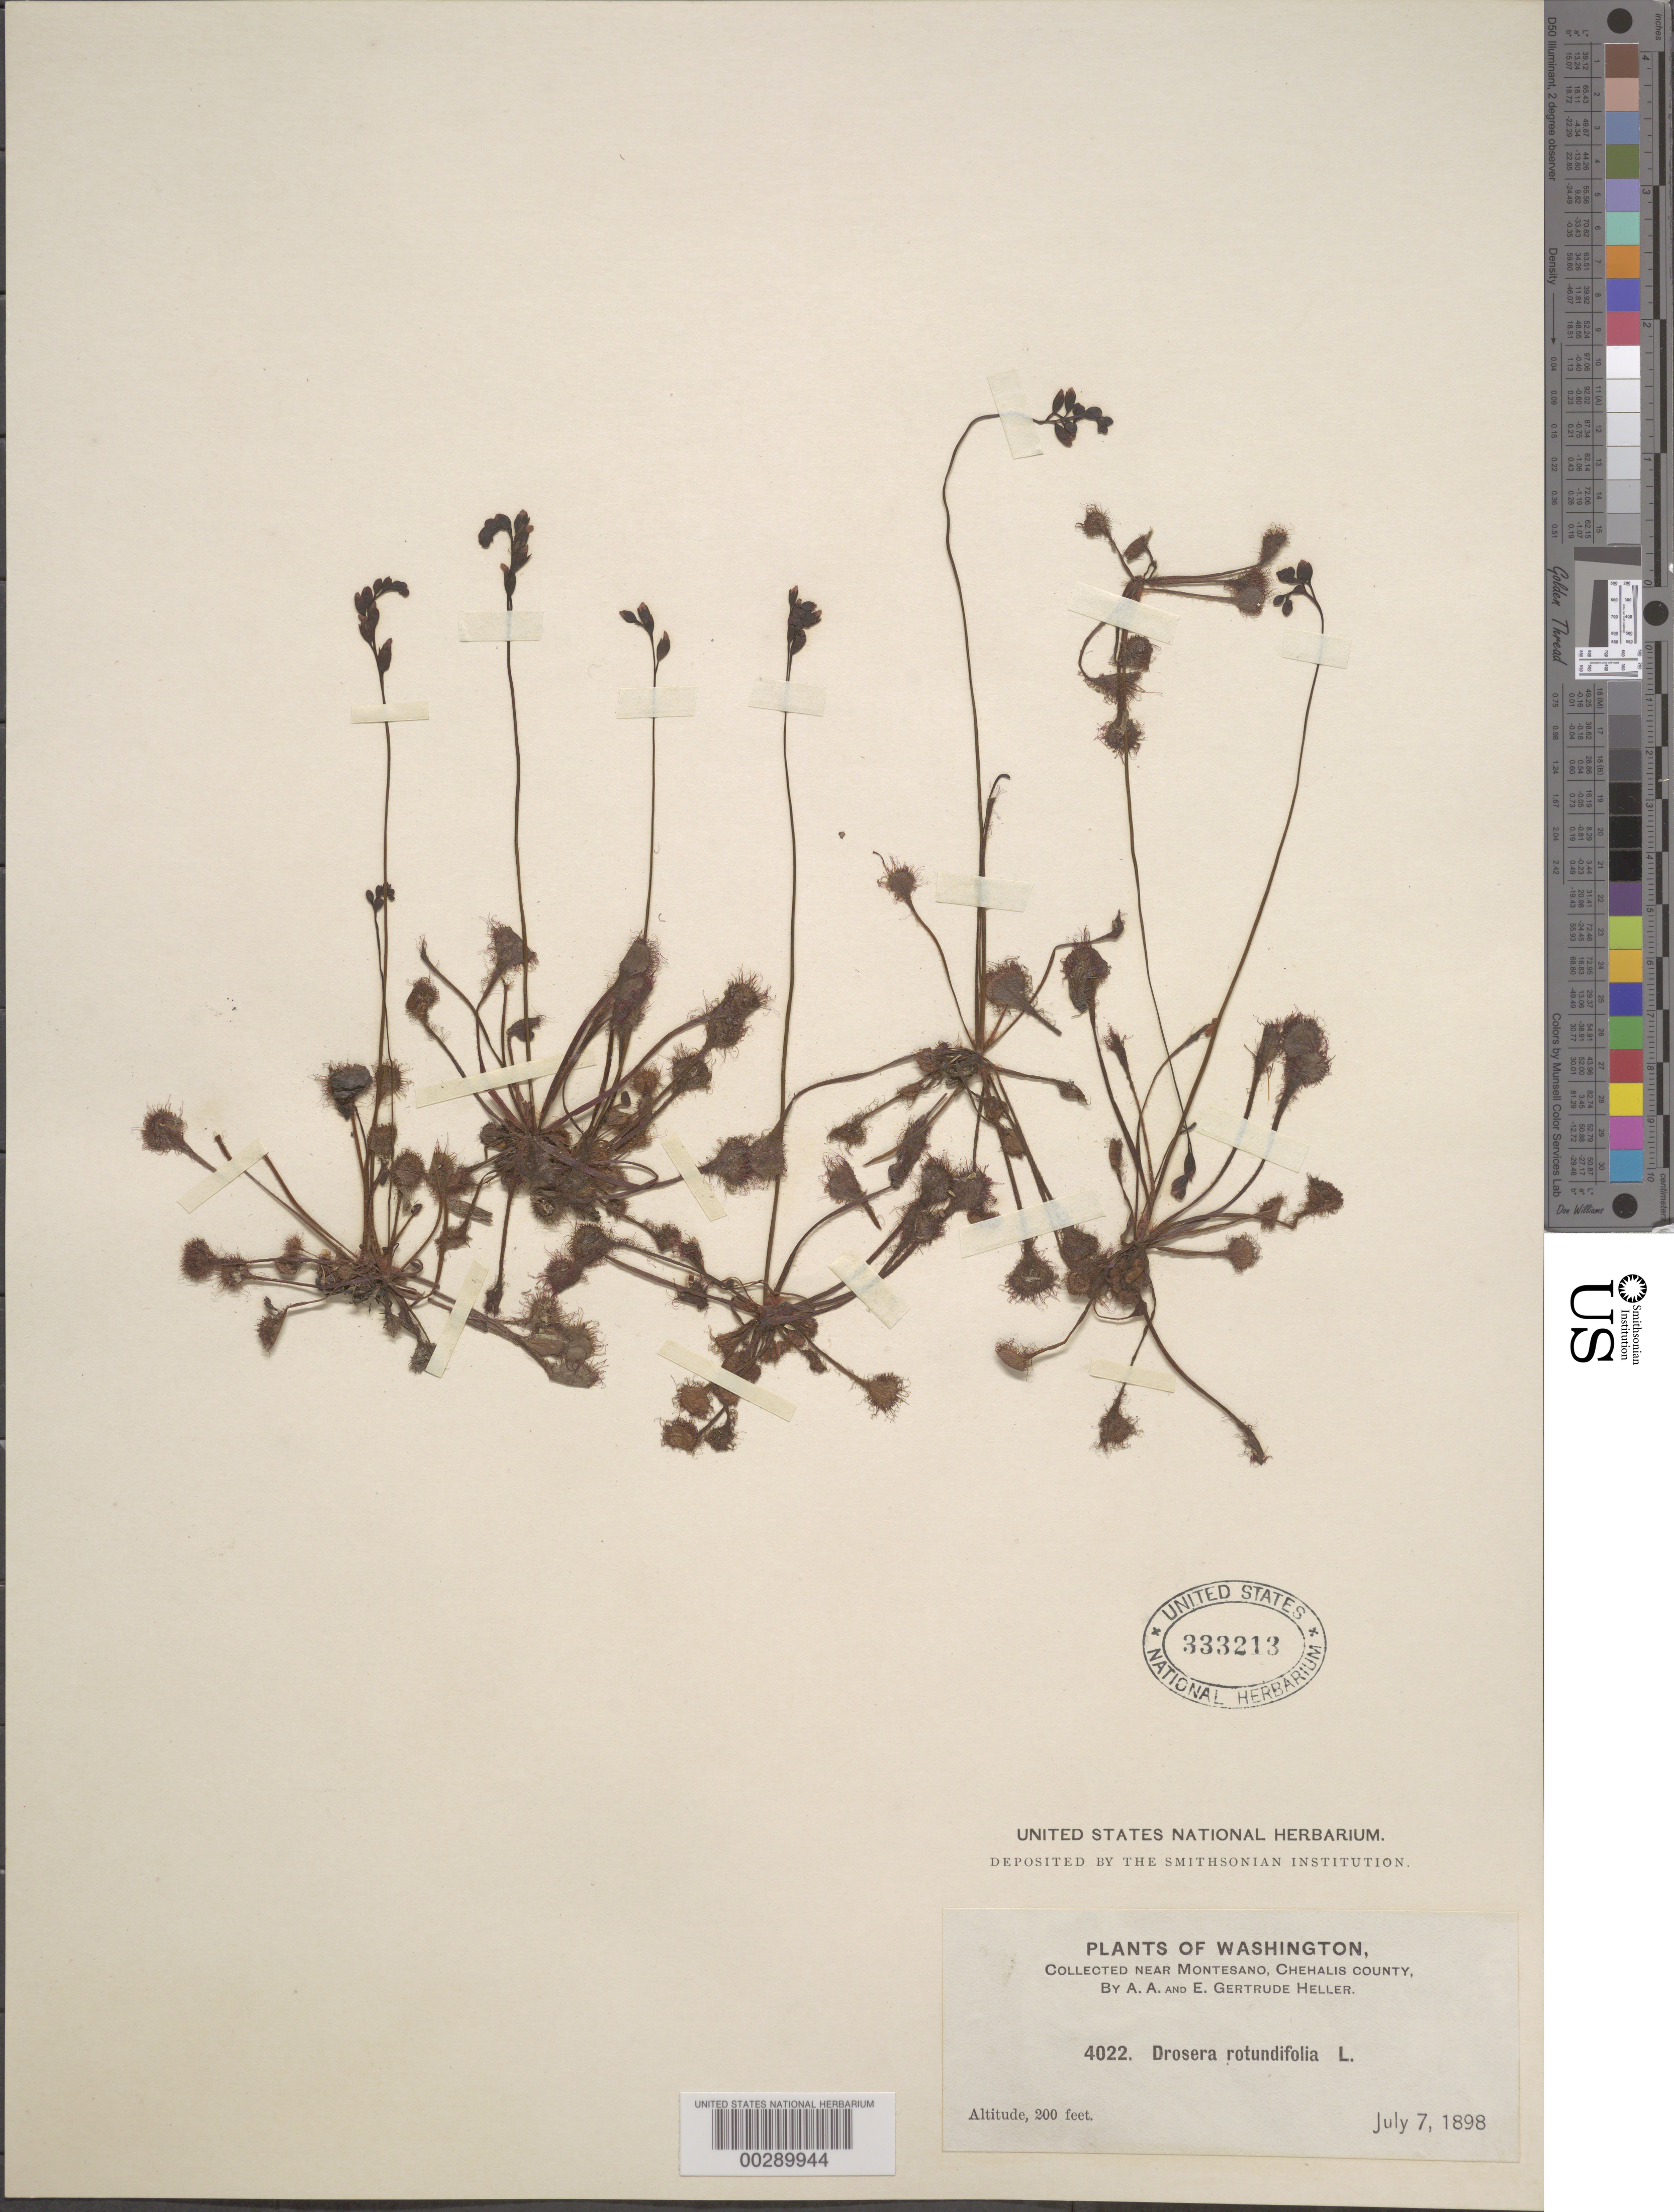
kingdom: Plantae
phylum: Tracheophyta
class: Magnoliopsida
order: Caryophyllales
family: Droseraceae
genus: Drosera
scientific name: Drosera rotundifolia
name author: L.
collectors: A. A. Heller & E. G. Heller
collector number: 4022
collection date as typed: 07 Jul 1898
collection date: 1898-07-07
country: United States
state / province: Washington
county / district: Grays Harbor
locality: Montesano (county as chehalis)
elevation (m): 61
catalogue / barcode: US 333213